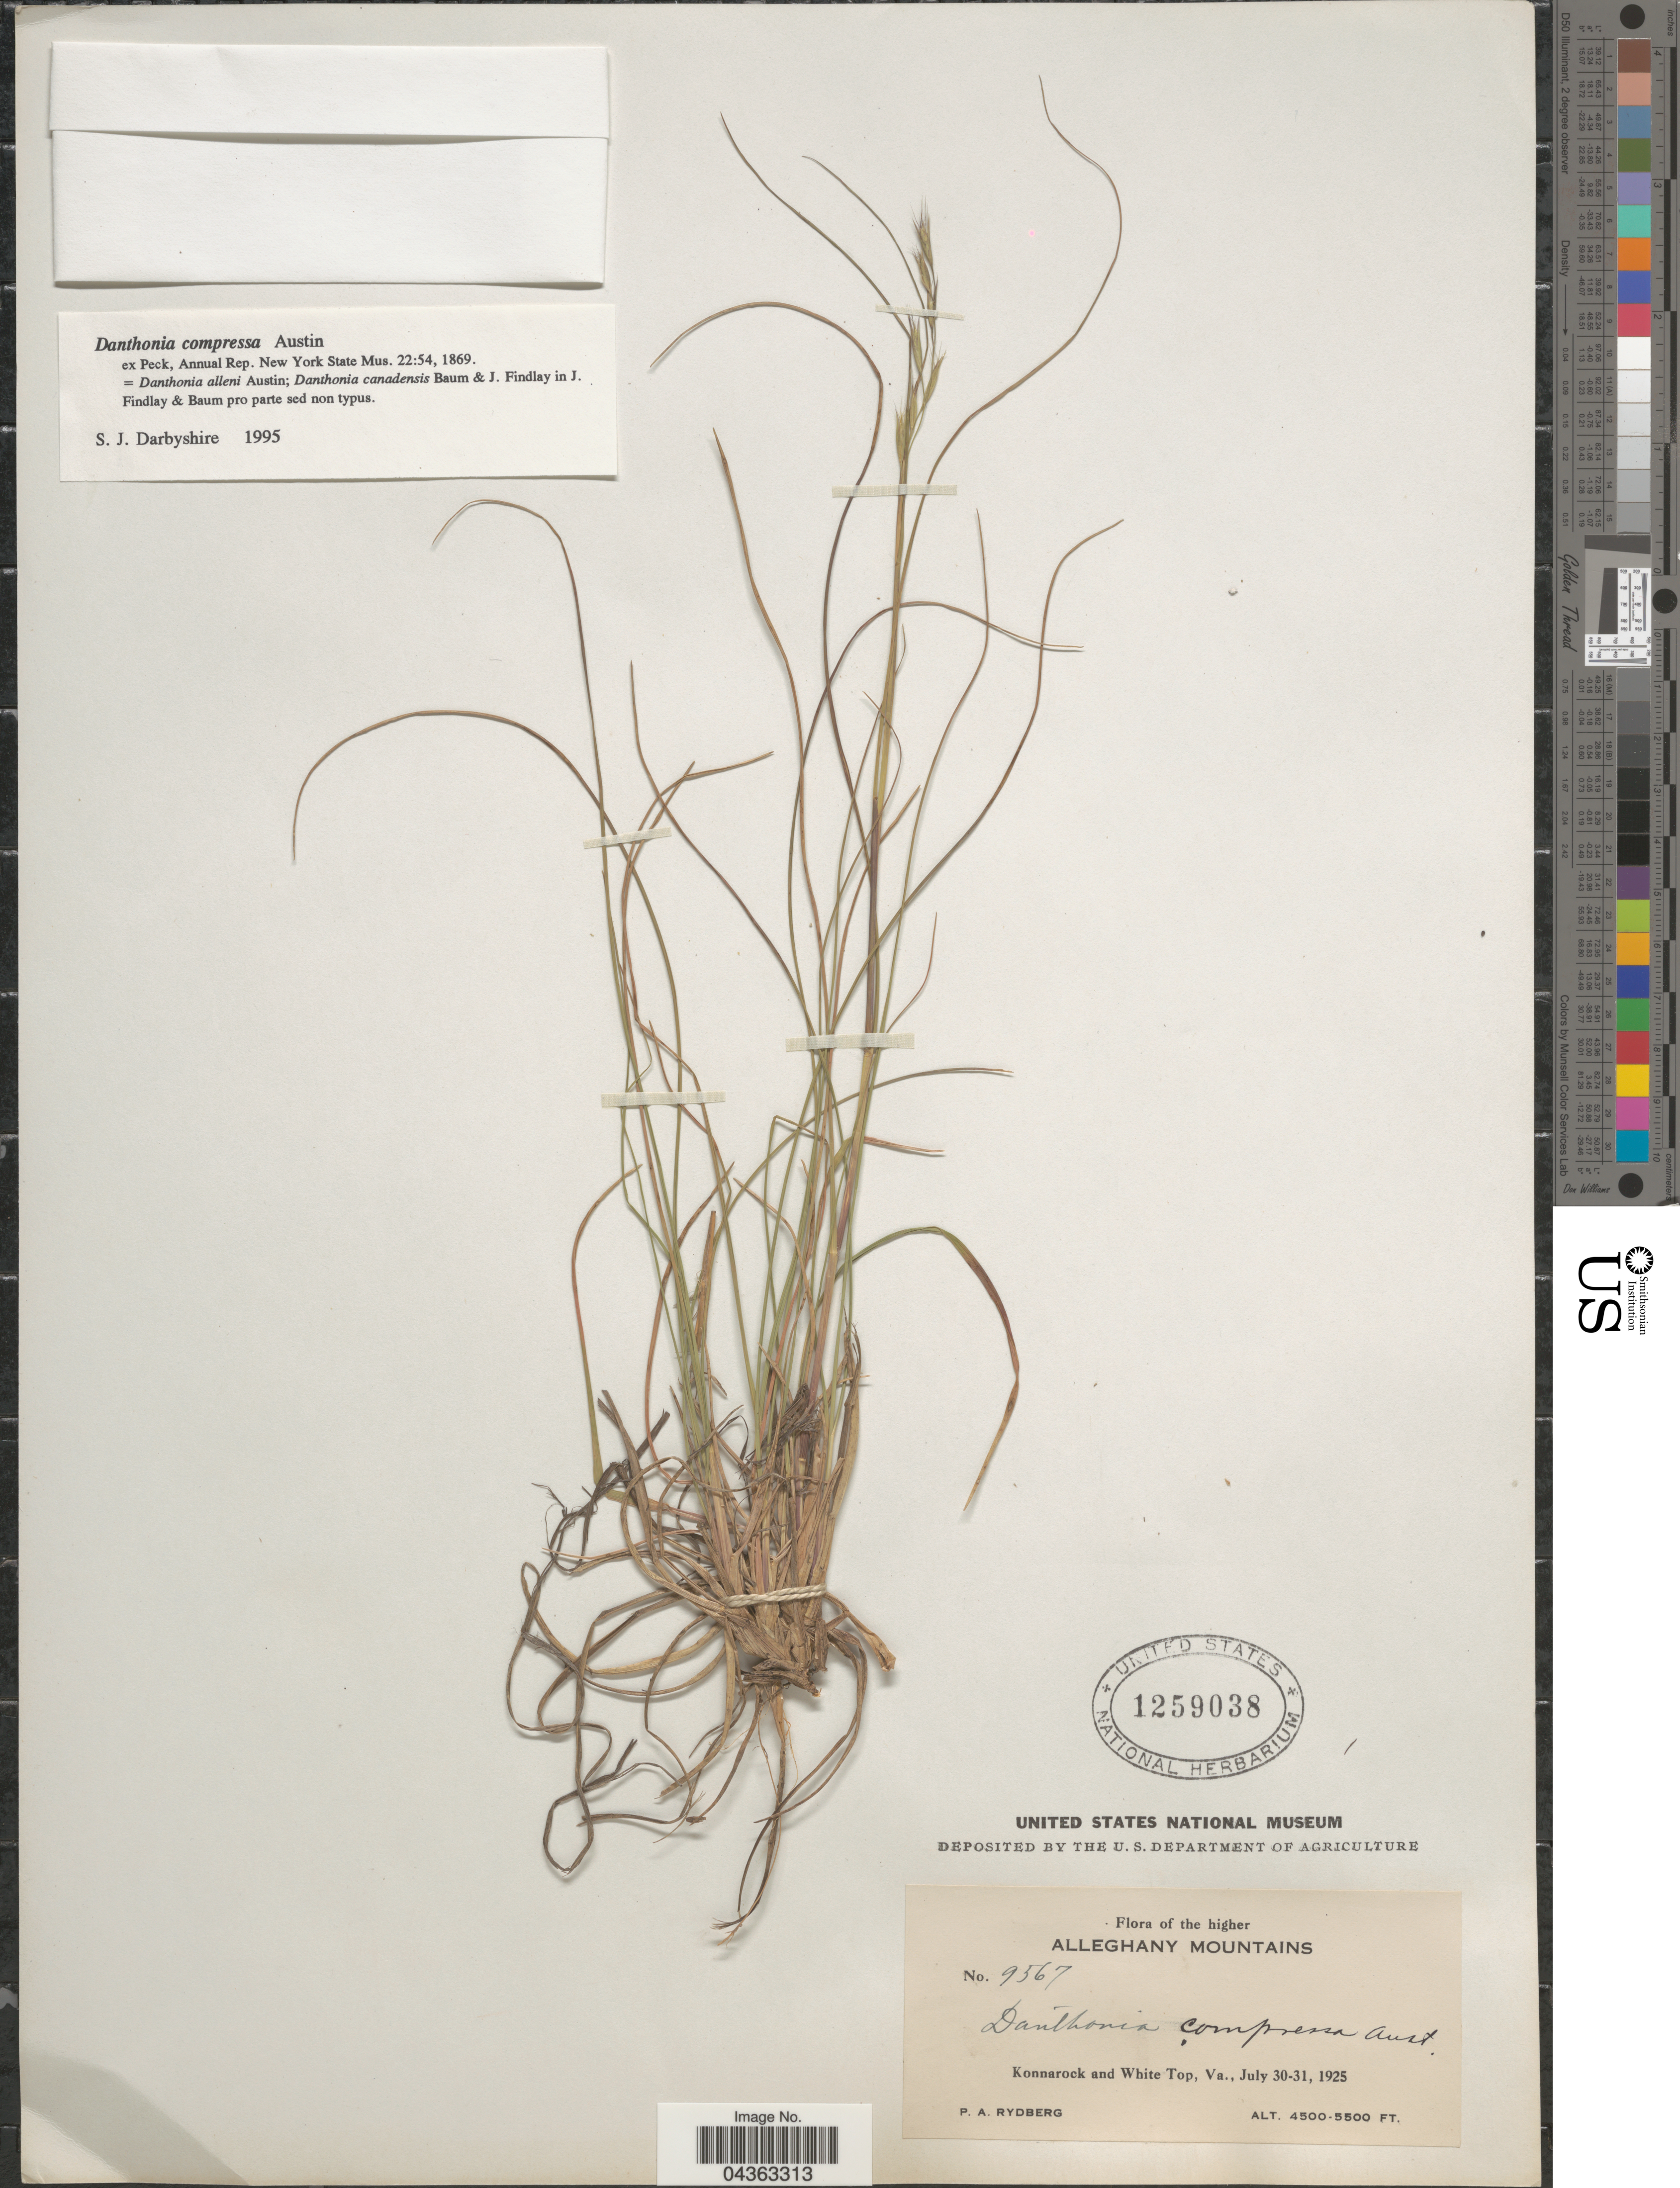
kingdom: Plantae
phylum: Tracheophyta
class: Liliopsida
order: Poales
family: Poaceae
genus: Danthonia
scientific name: Danthonia compressa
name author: Austin in F. Peck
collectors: P. A. Rydberg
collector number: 9567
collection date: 1925-07-30/1925-07-31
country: United States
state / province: Virginia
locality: The higher Alleghany Mountains. Konnarock and White Top.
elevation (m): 1372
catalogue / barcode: US 1259038